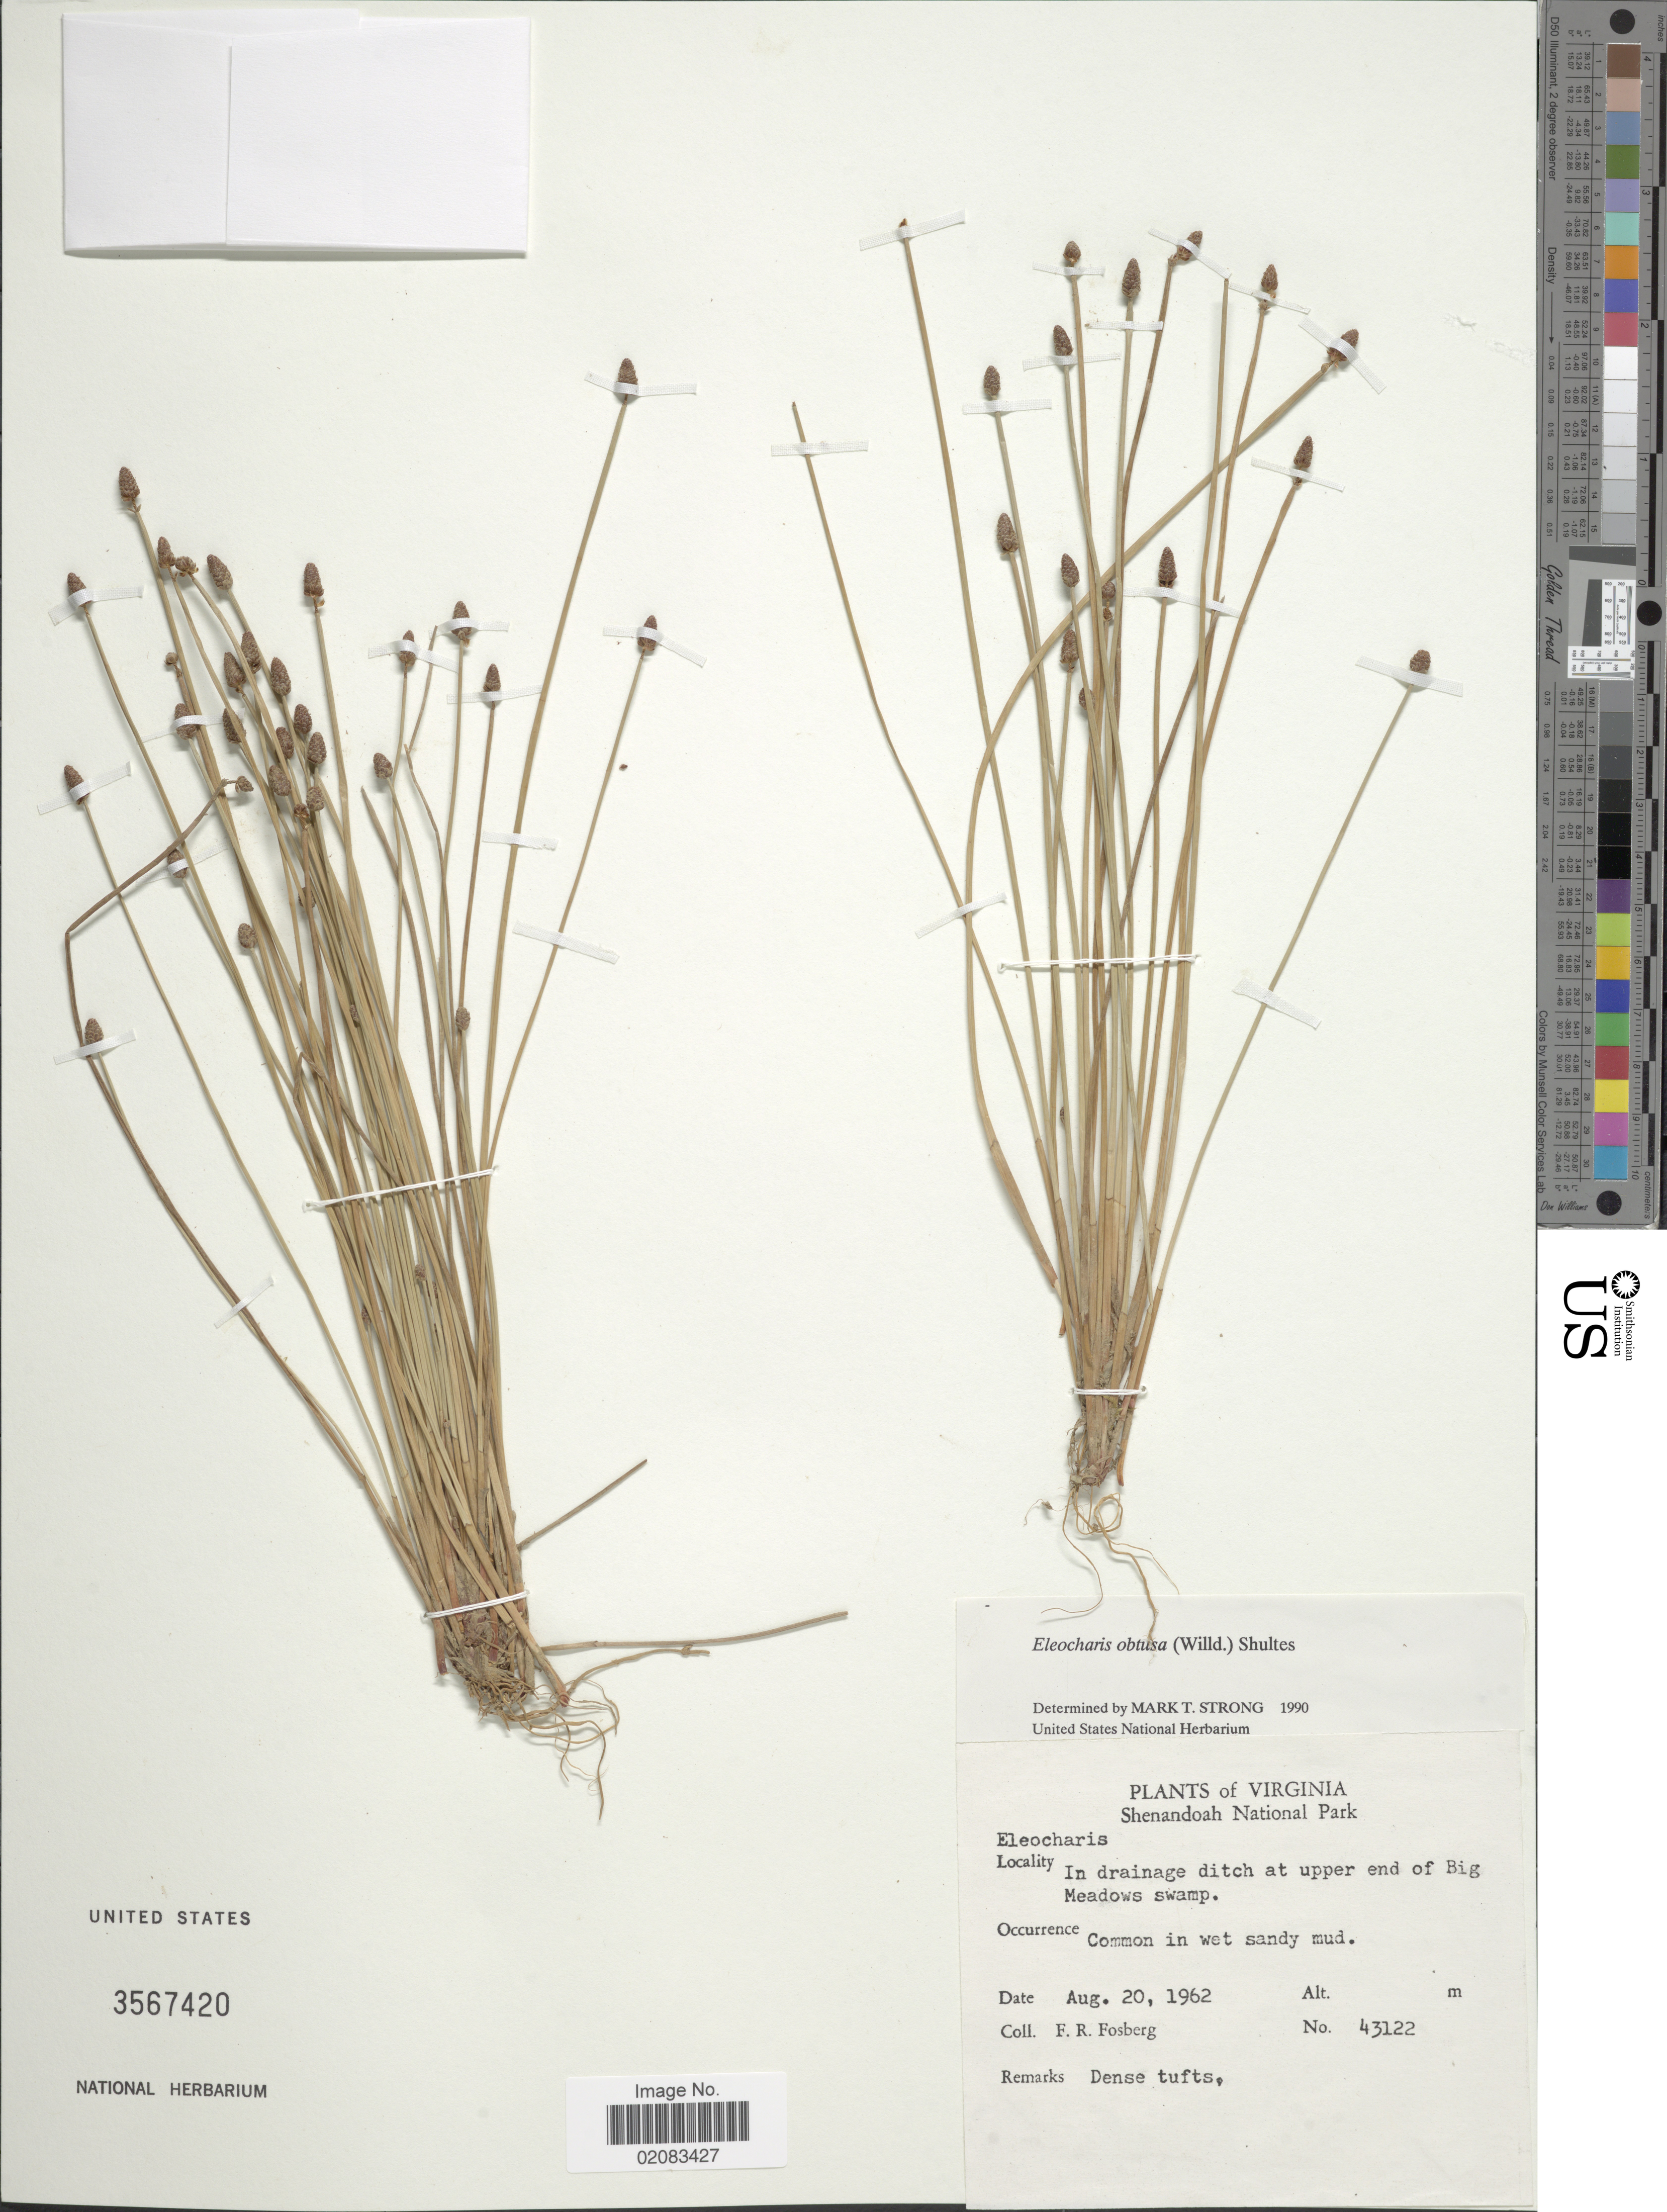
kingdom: Plantae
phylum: Tracheophyta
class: Liliopsida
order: Poales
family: Cyperaceae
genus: Eleocharis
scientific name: Eleocharis obtusa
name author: (Willd.) Schult.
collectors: F. R. Fosberg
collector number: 43122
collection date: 1962-08-20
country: United States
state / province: Virginia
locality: Shenandoah National Park, In drainage ditch at upper end of Big Meadows swamp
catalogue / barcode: US 3567420